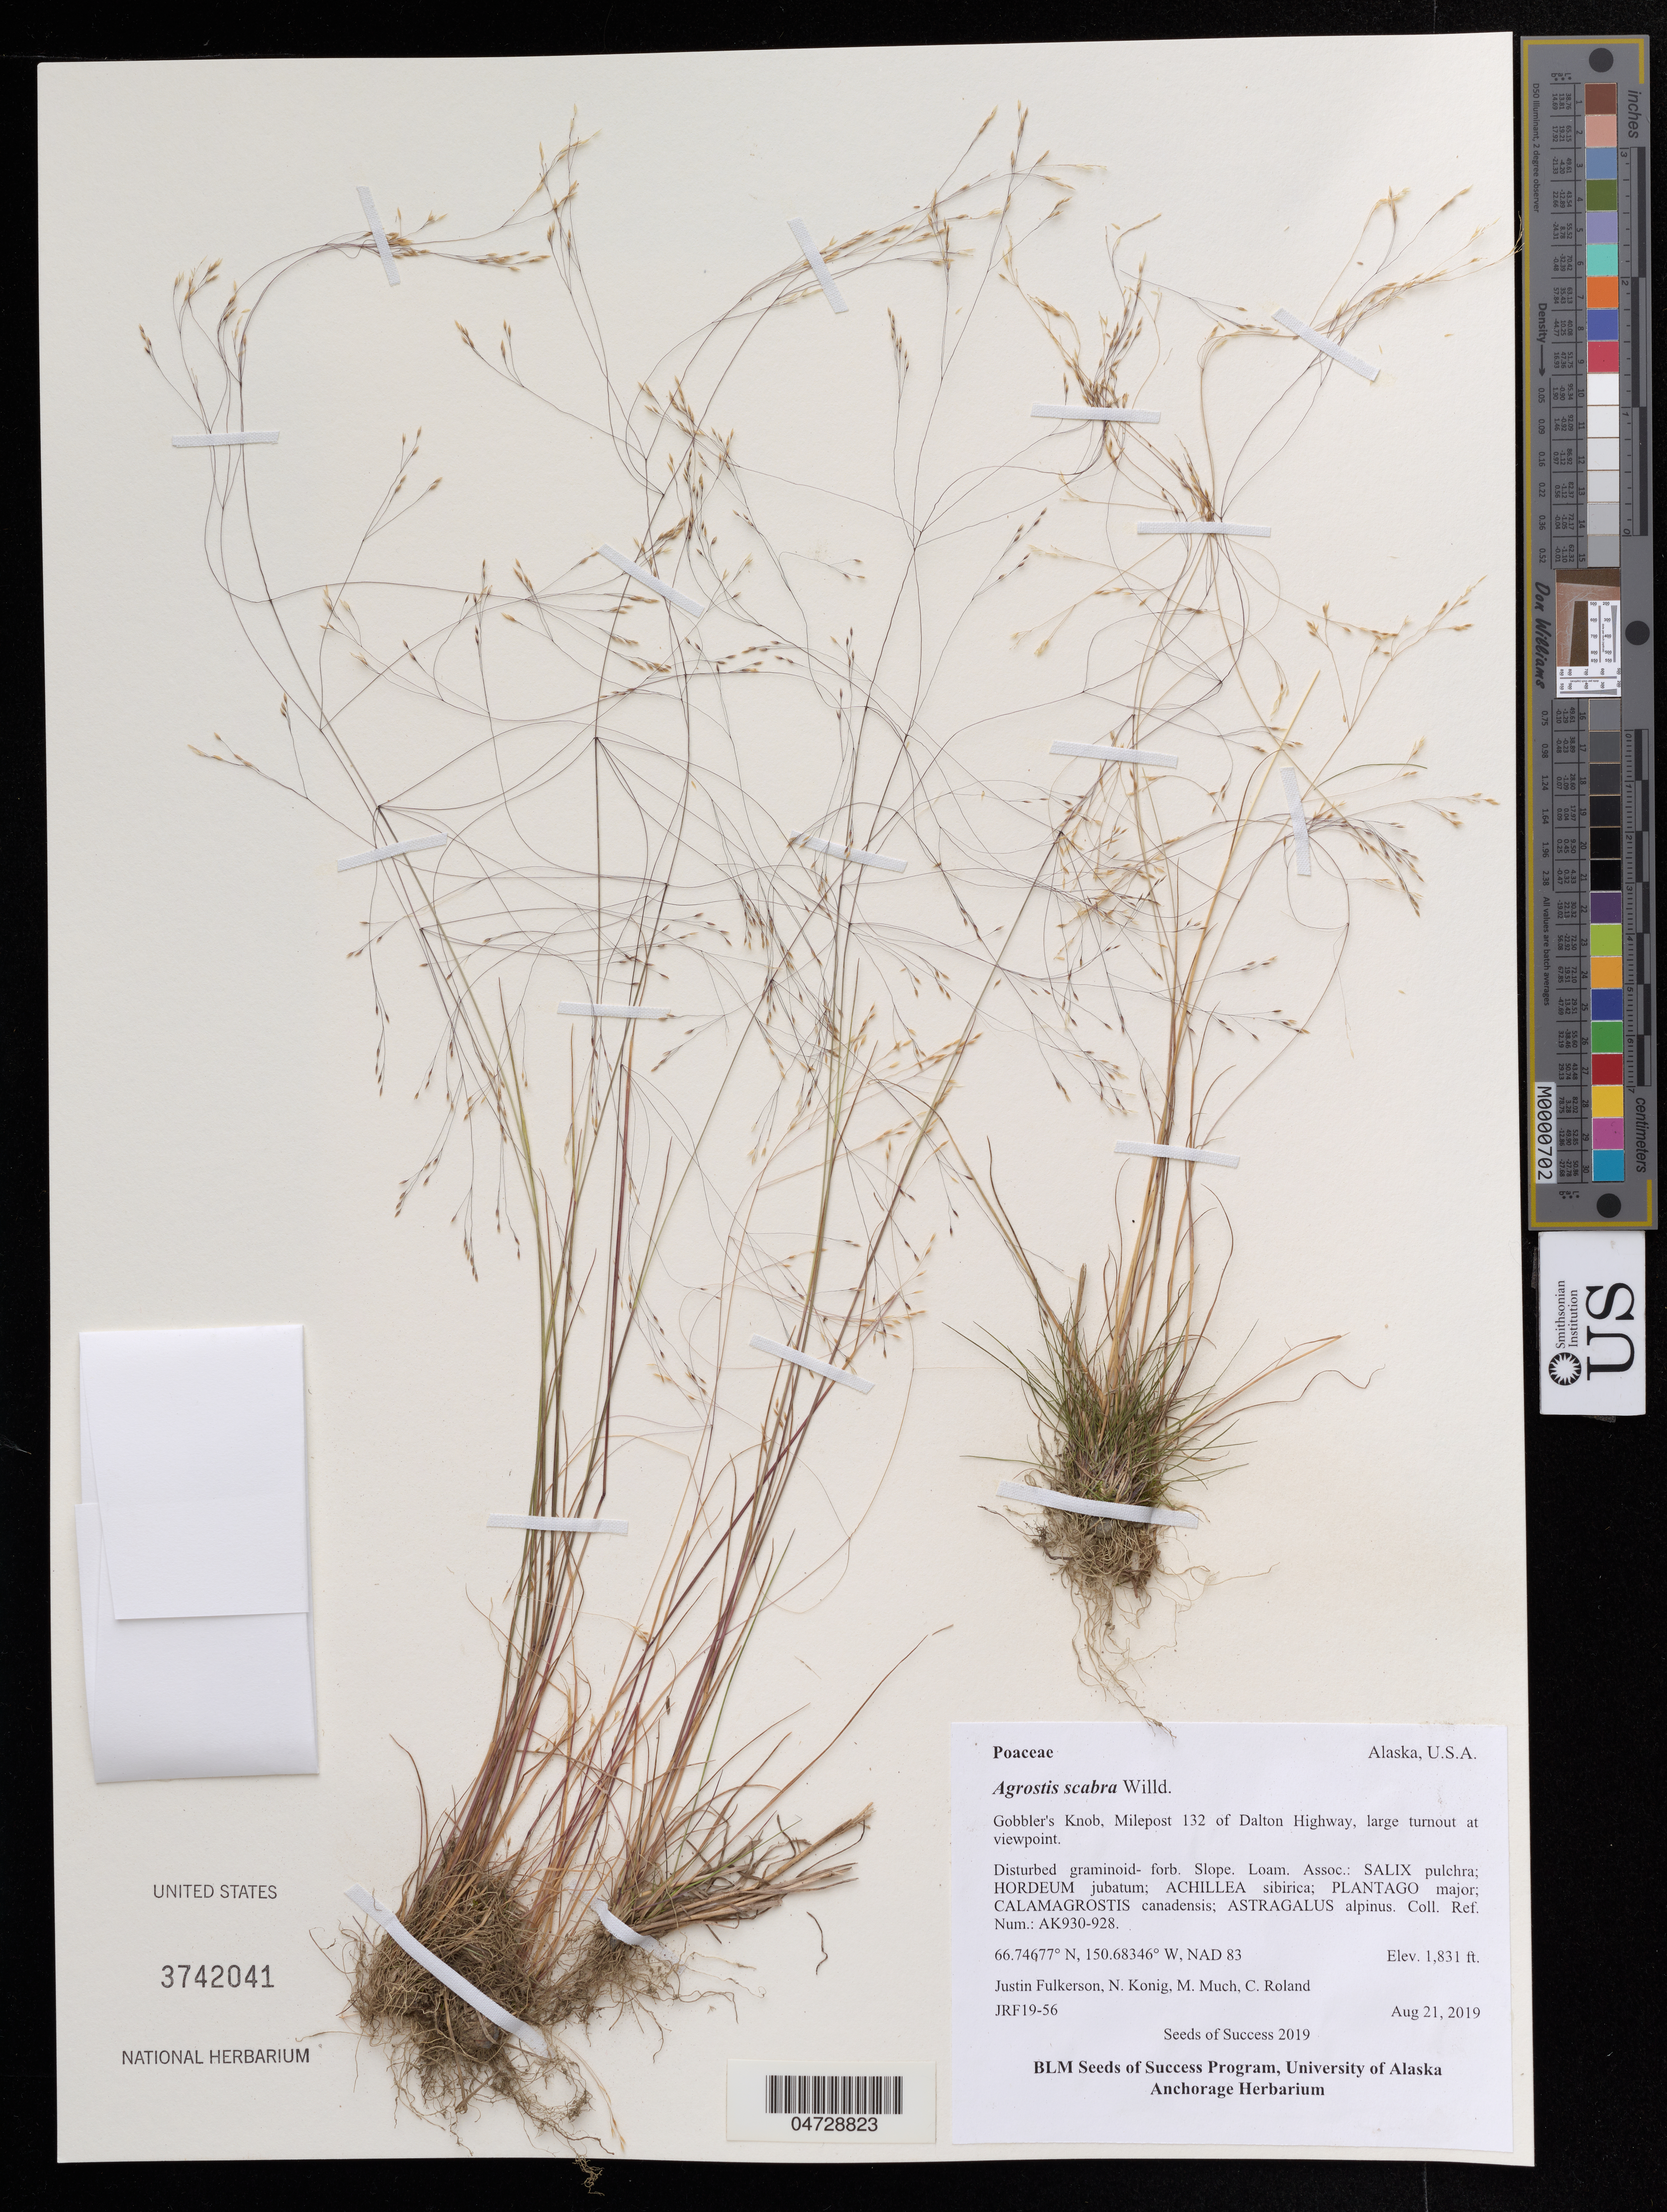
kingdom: Plantae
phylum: Tracheophyta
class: Liliopsida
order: Poales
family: Poaceae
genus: Agrostis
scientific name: Agrostis scabra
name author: Willd.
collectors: J. Fulkerson, N. Konig & C. Roland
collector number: JRF19-56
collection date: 2019-08-21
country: United States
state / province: Alaska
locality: Gobbler's Knob, Milepost 132 of Dalton Highway, large turnout at viewpoint. NAD 83.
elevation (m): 558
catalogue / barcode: US 3742041